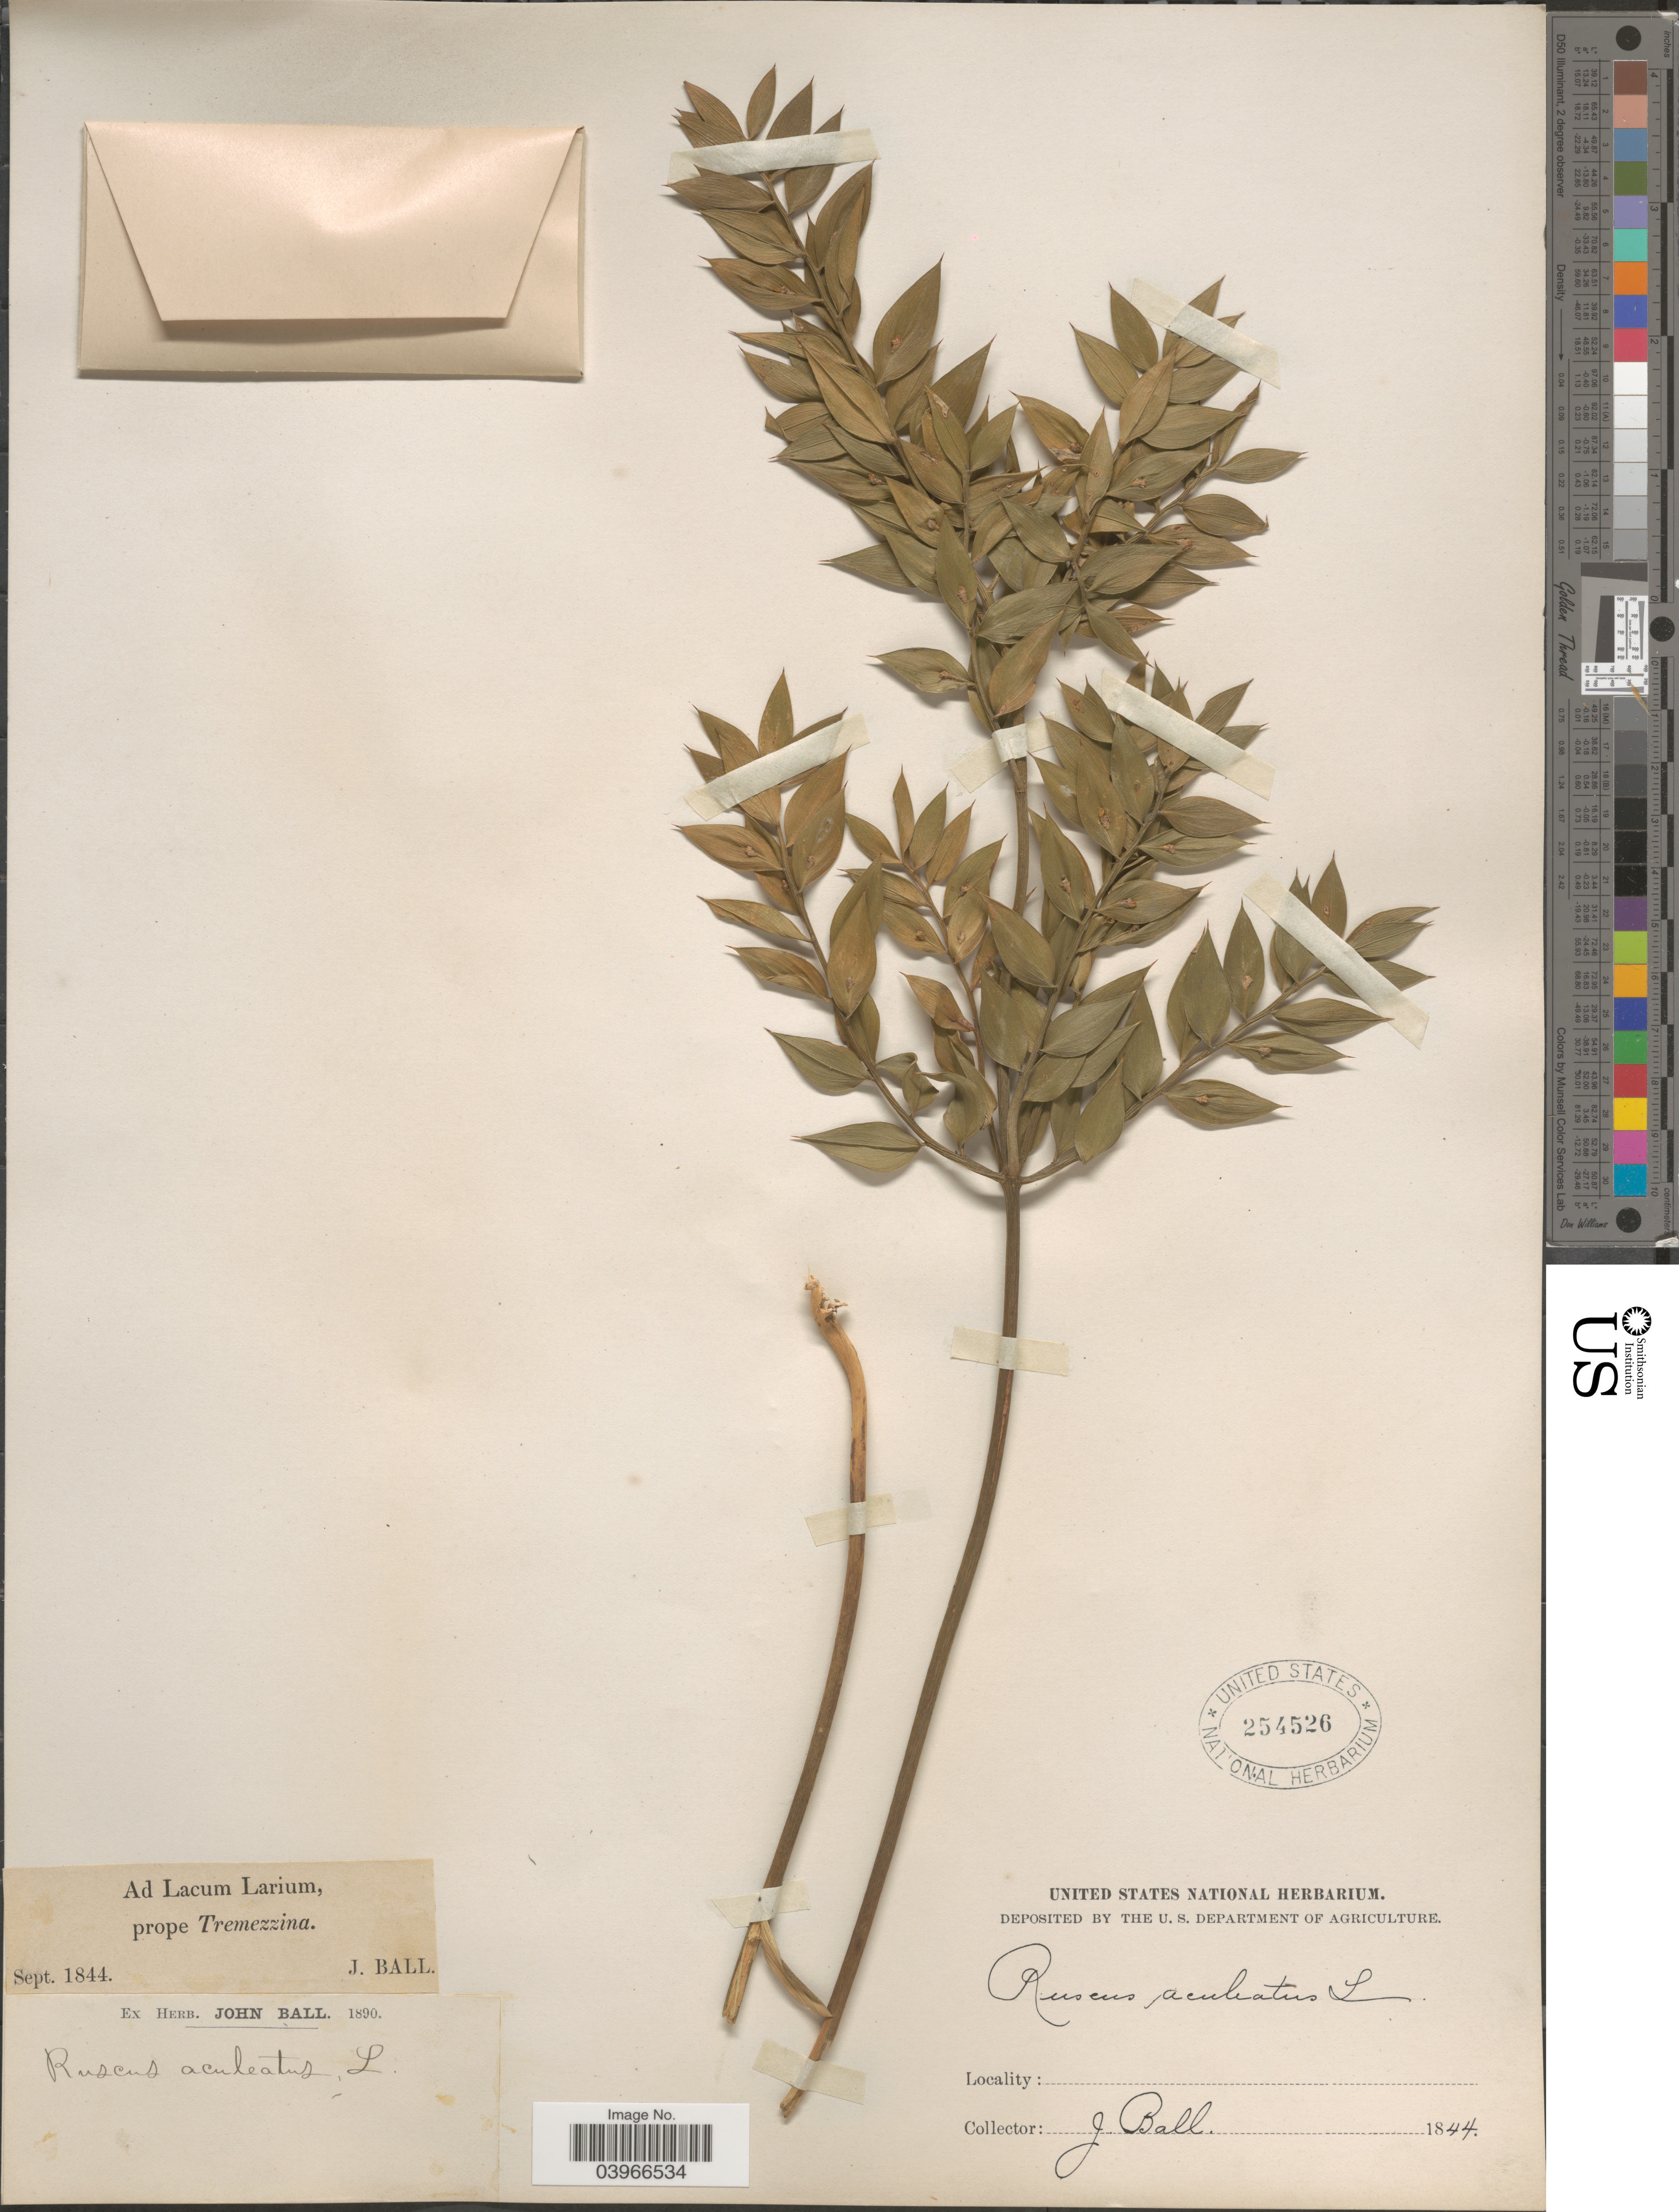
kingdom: Plantae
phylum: Tracheophyta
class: Liliopsida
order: Asparagales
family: Asparagaceae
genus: Ruscus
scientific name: Ruscus aculeatus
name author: L.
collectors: J. Ball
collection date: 1844-09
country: Italy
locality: Ad Lacum Larium, prope Tremezzina.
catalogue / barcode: US 254526